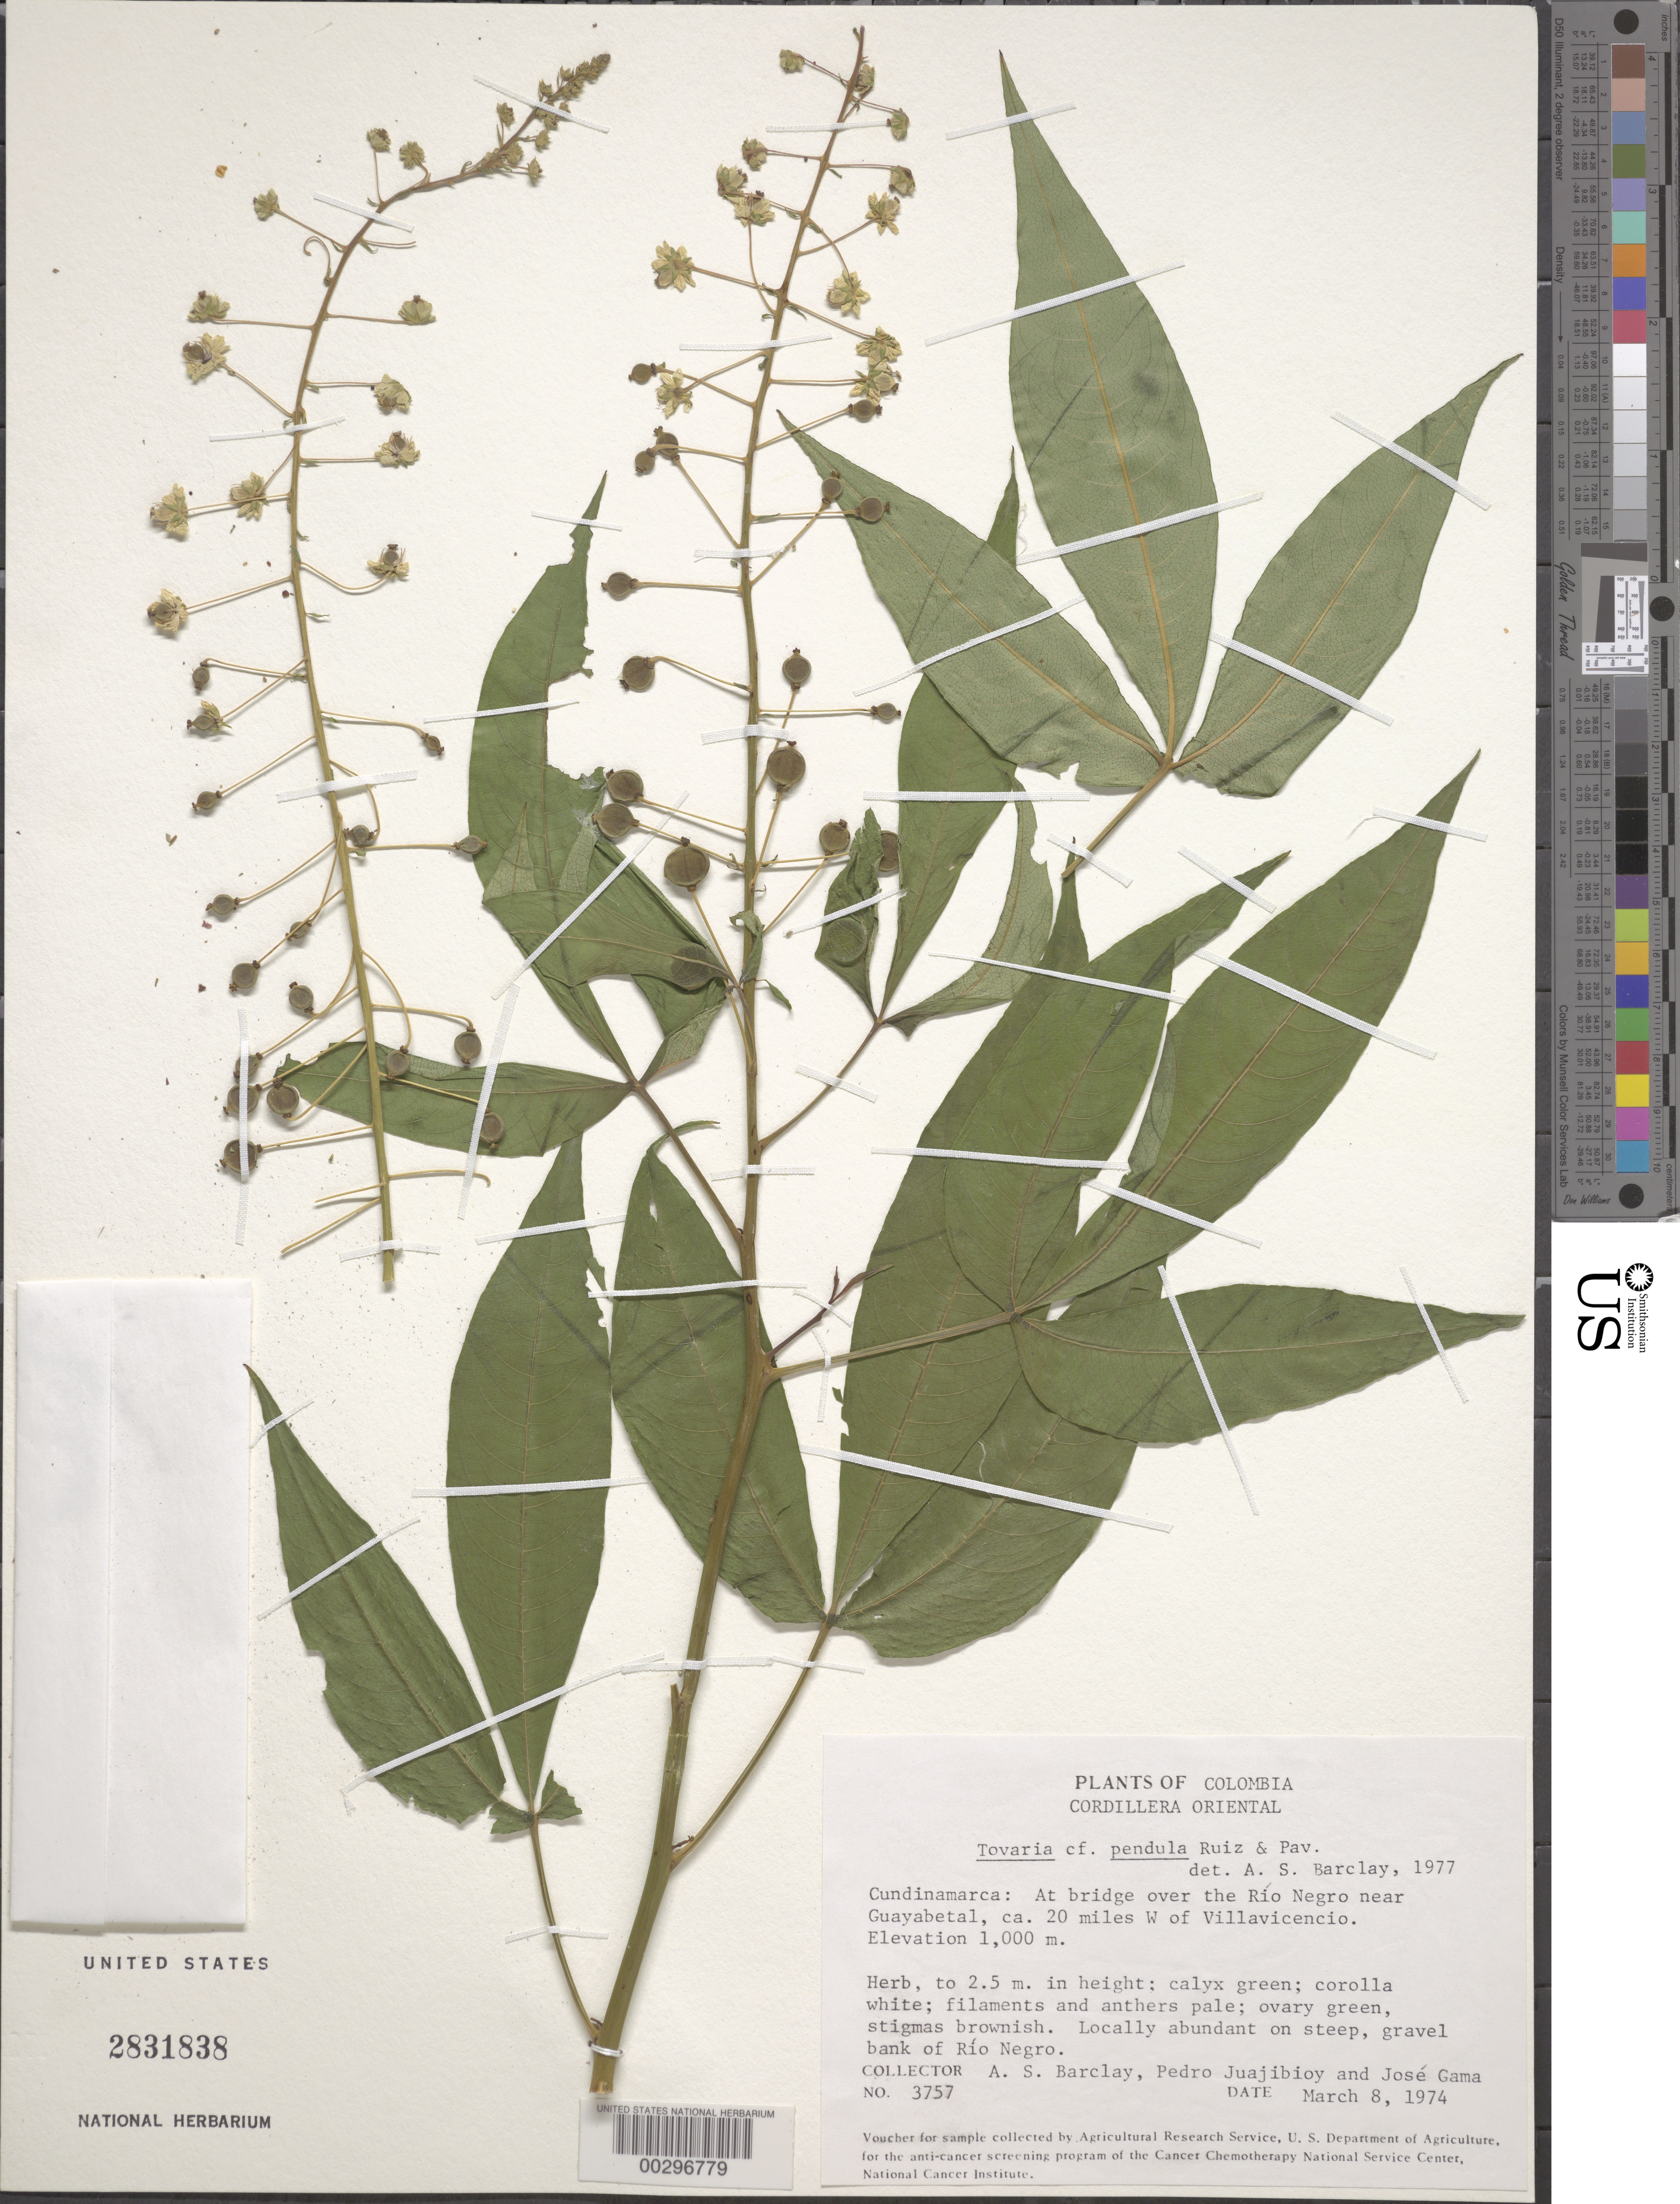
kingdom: Plantae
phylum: Tracheophyta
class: Magnoliopsida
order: Brassicales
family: Tovariaceae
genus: Tovaria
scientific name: Tovaria pendula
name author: Ruiz & Pav.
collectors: A. S. Barclay, P. Juajibioy & J. Gama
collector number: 3757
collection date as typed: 08 Mar 1974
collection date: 1974-03-08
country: Colombia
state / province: Cundinamarca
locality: At bridge over Rio Negro, near Guayabetal, W of Villa Vicencia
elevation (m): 1000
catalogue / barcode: US 2831838